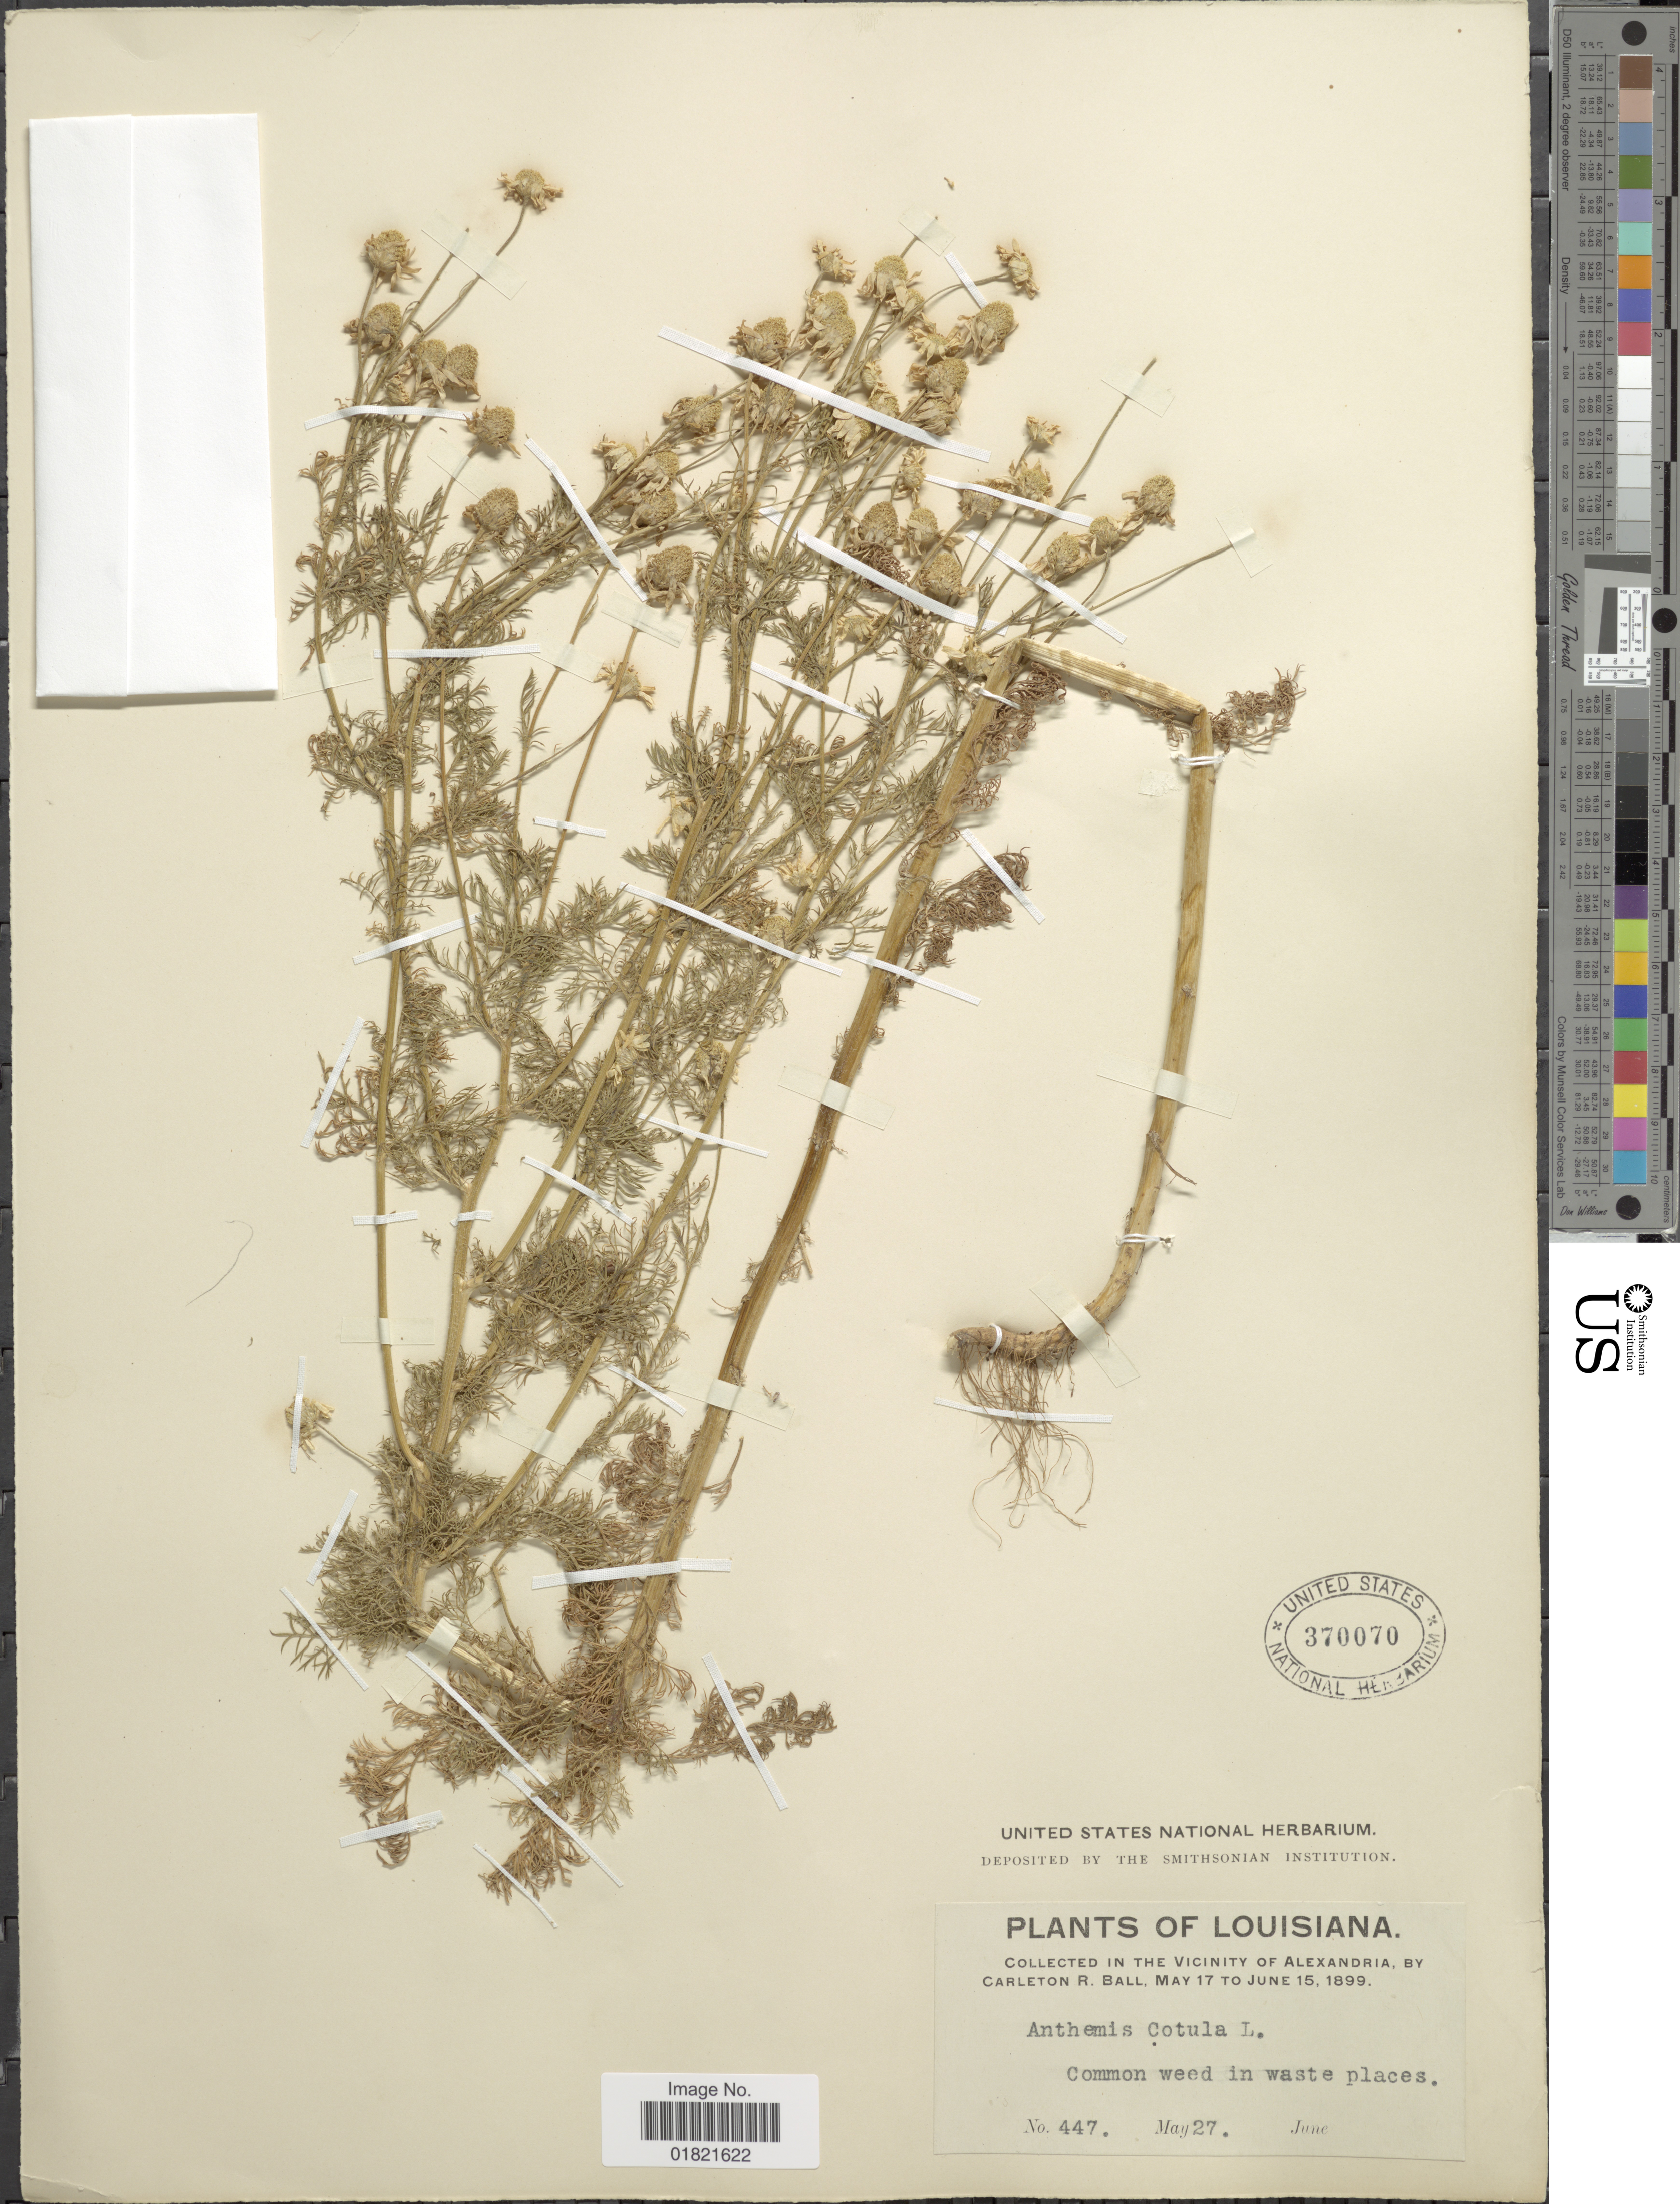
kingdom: Plantae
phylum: Tracheophyta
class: Magnoliopsida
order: Asterales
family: Asteraceae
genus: Anthemis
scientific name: Anthemis cotula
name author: L.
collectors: C. R. Ball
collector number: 447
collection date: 1899-05-27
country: United States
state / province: Louisiana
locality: Vicinity of Alexandria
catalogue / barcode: US 370070